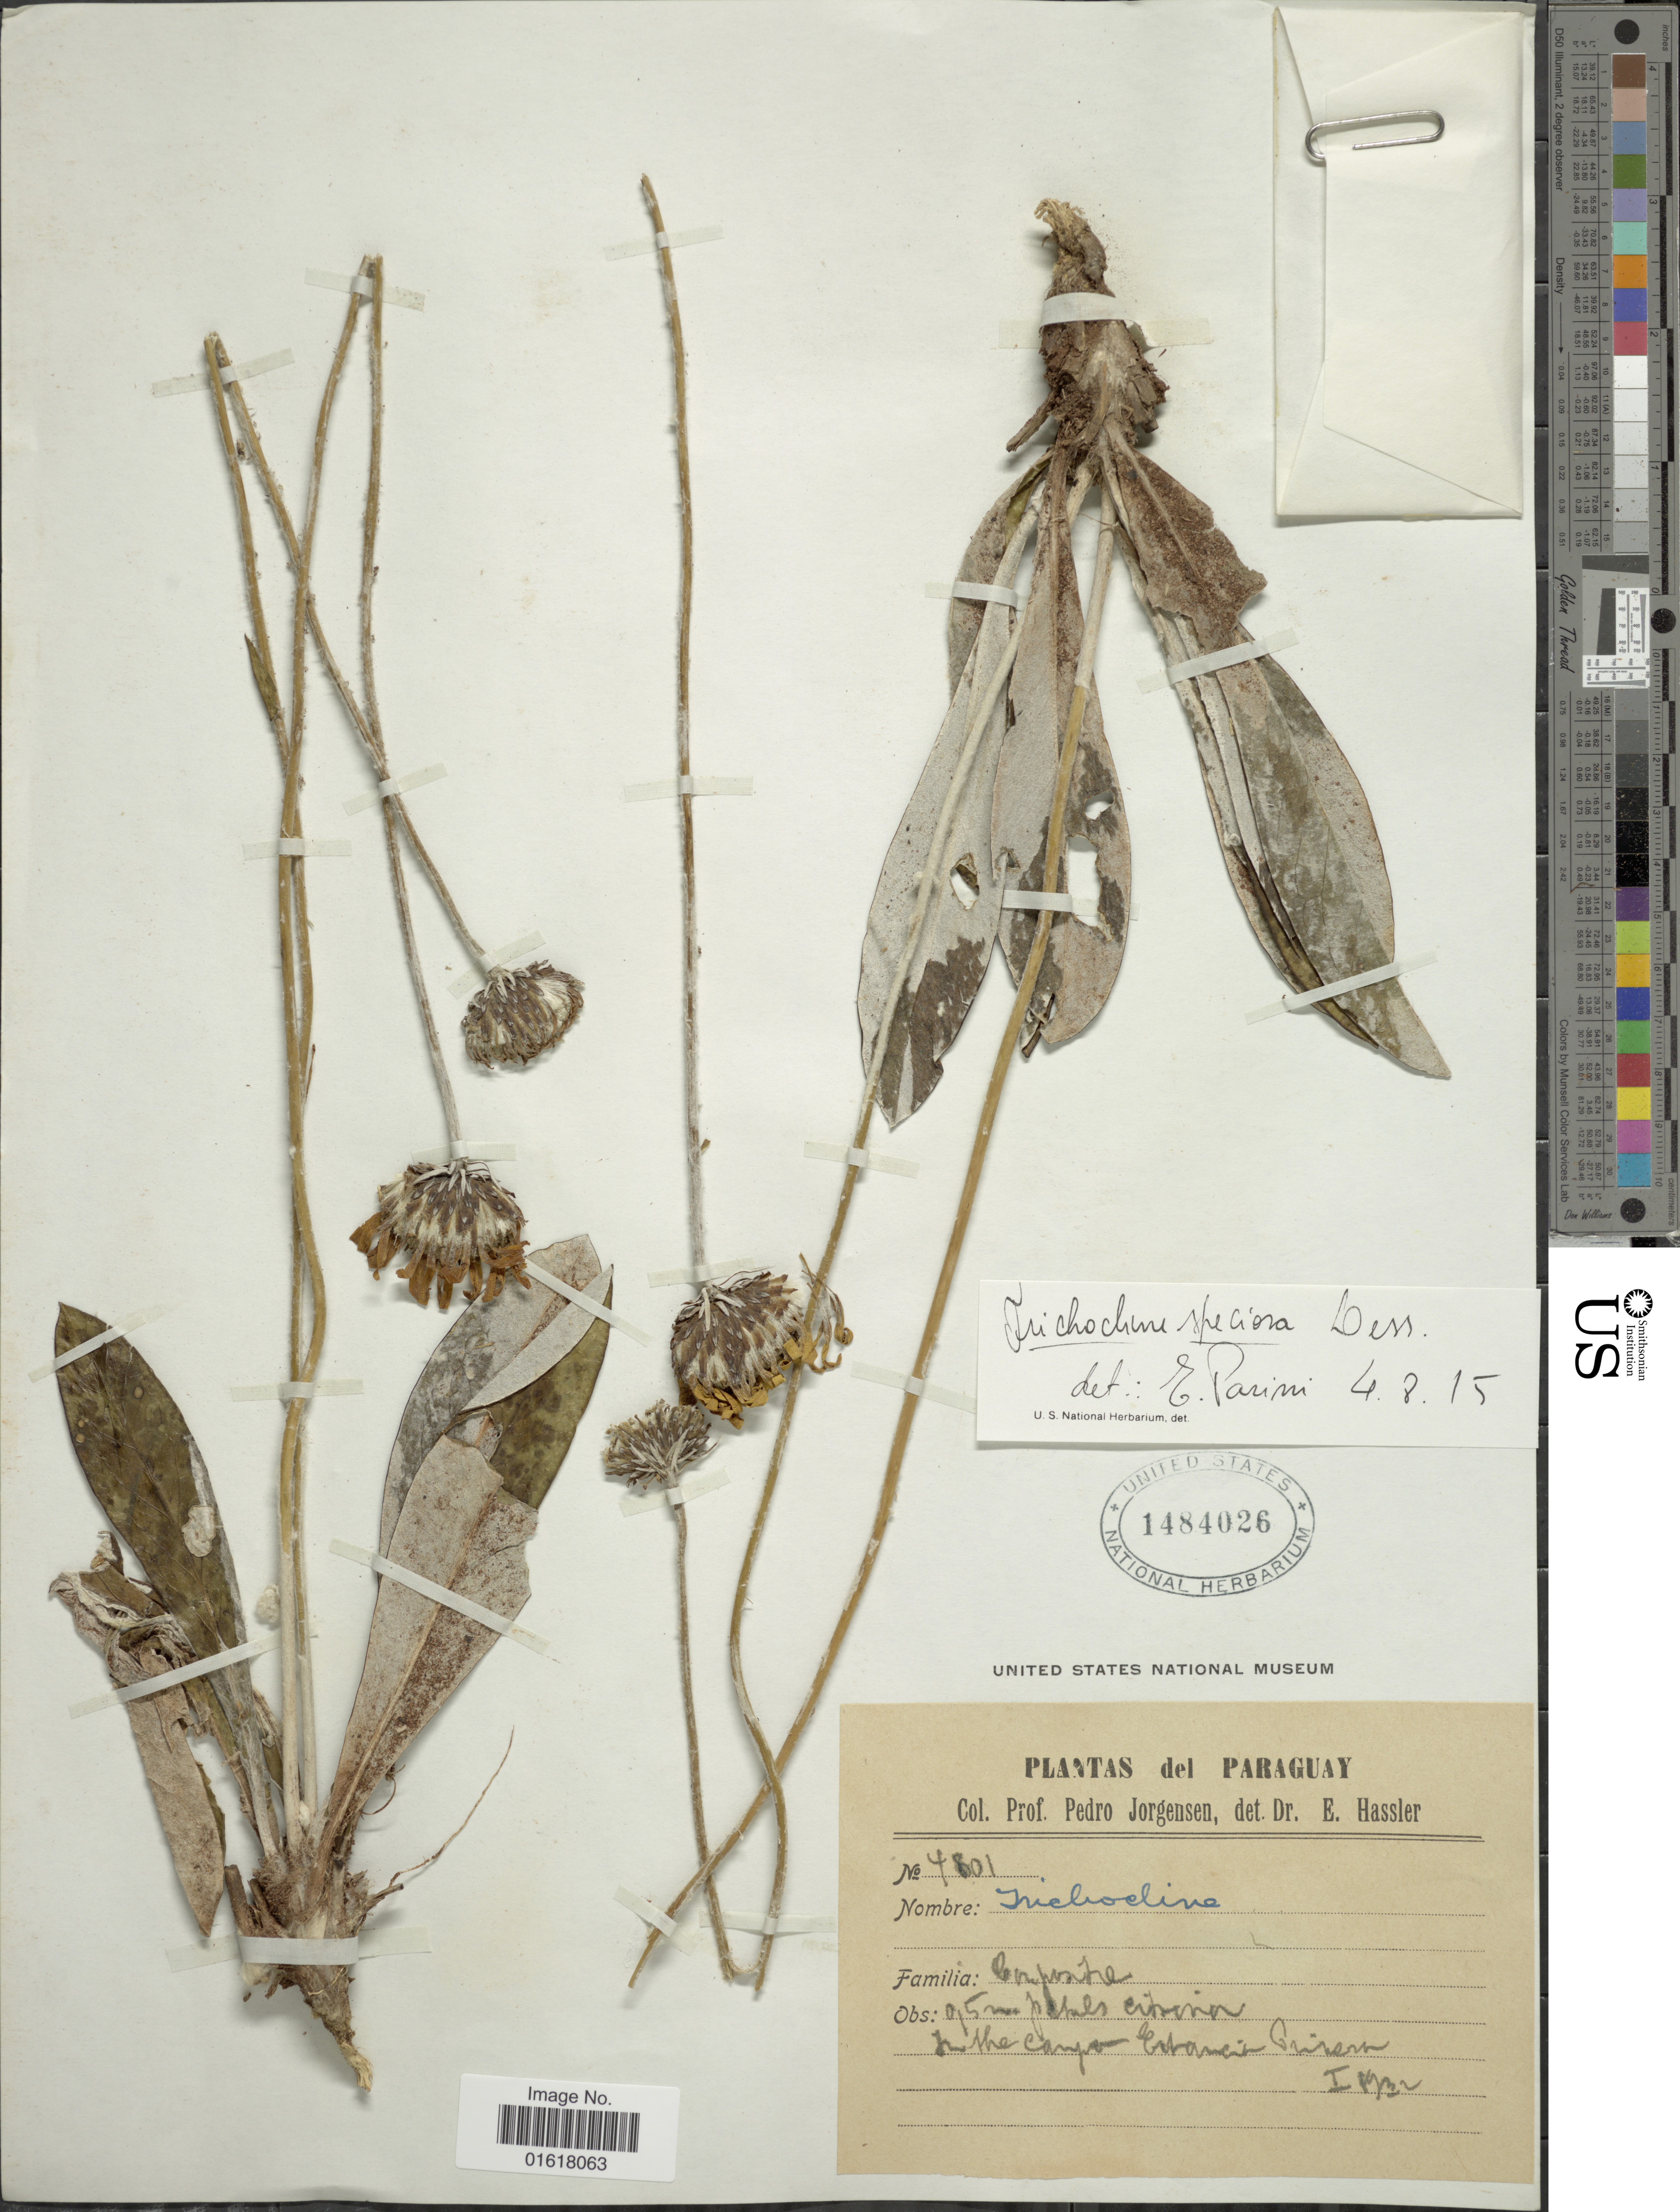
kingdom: Plantae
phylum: Tracheophyta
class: Magnoliopsida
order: Asterales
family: Asteraceae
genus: Trichocline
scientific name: Trichocline speciosa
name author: Less.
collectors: P. Jörgensen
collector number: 4801*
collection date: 1932-01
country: Paraguay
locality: In the campo Estancia Ginern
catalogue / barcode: US 1484026